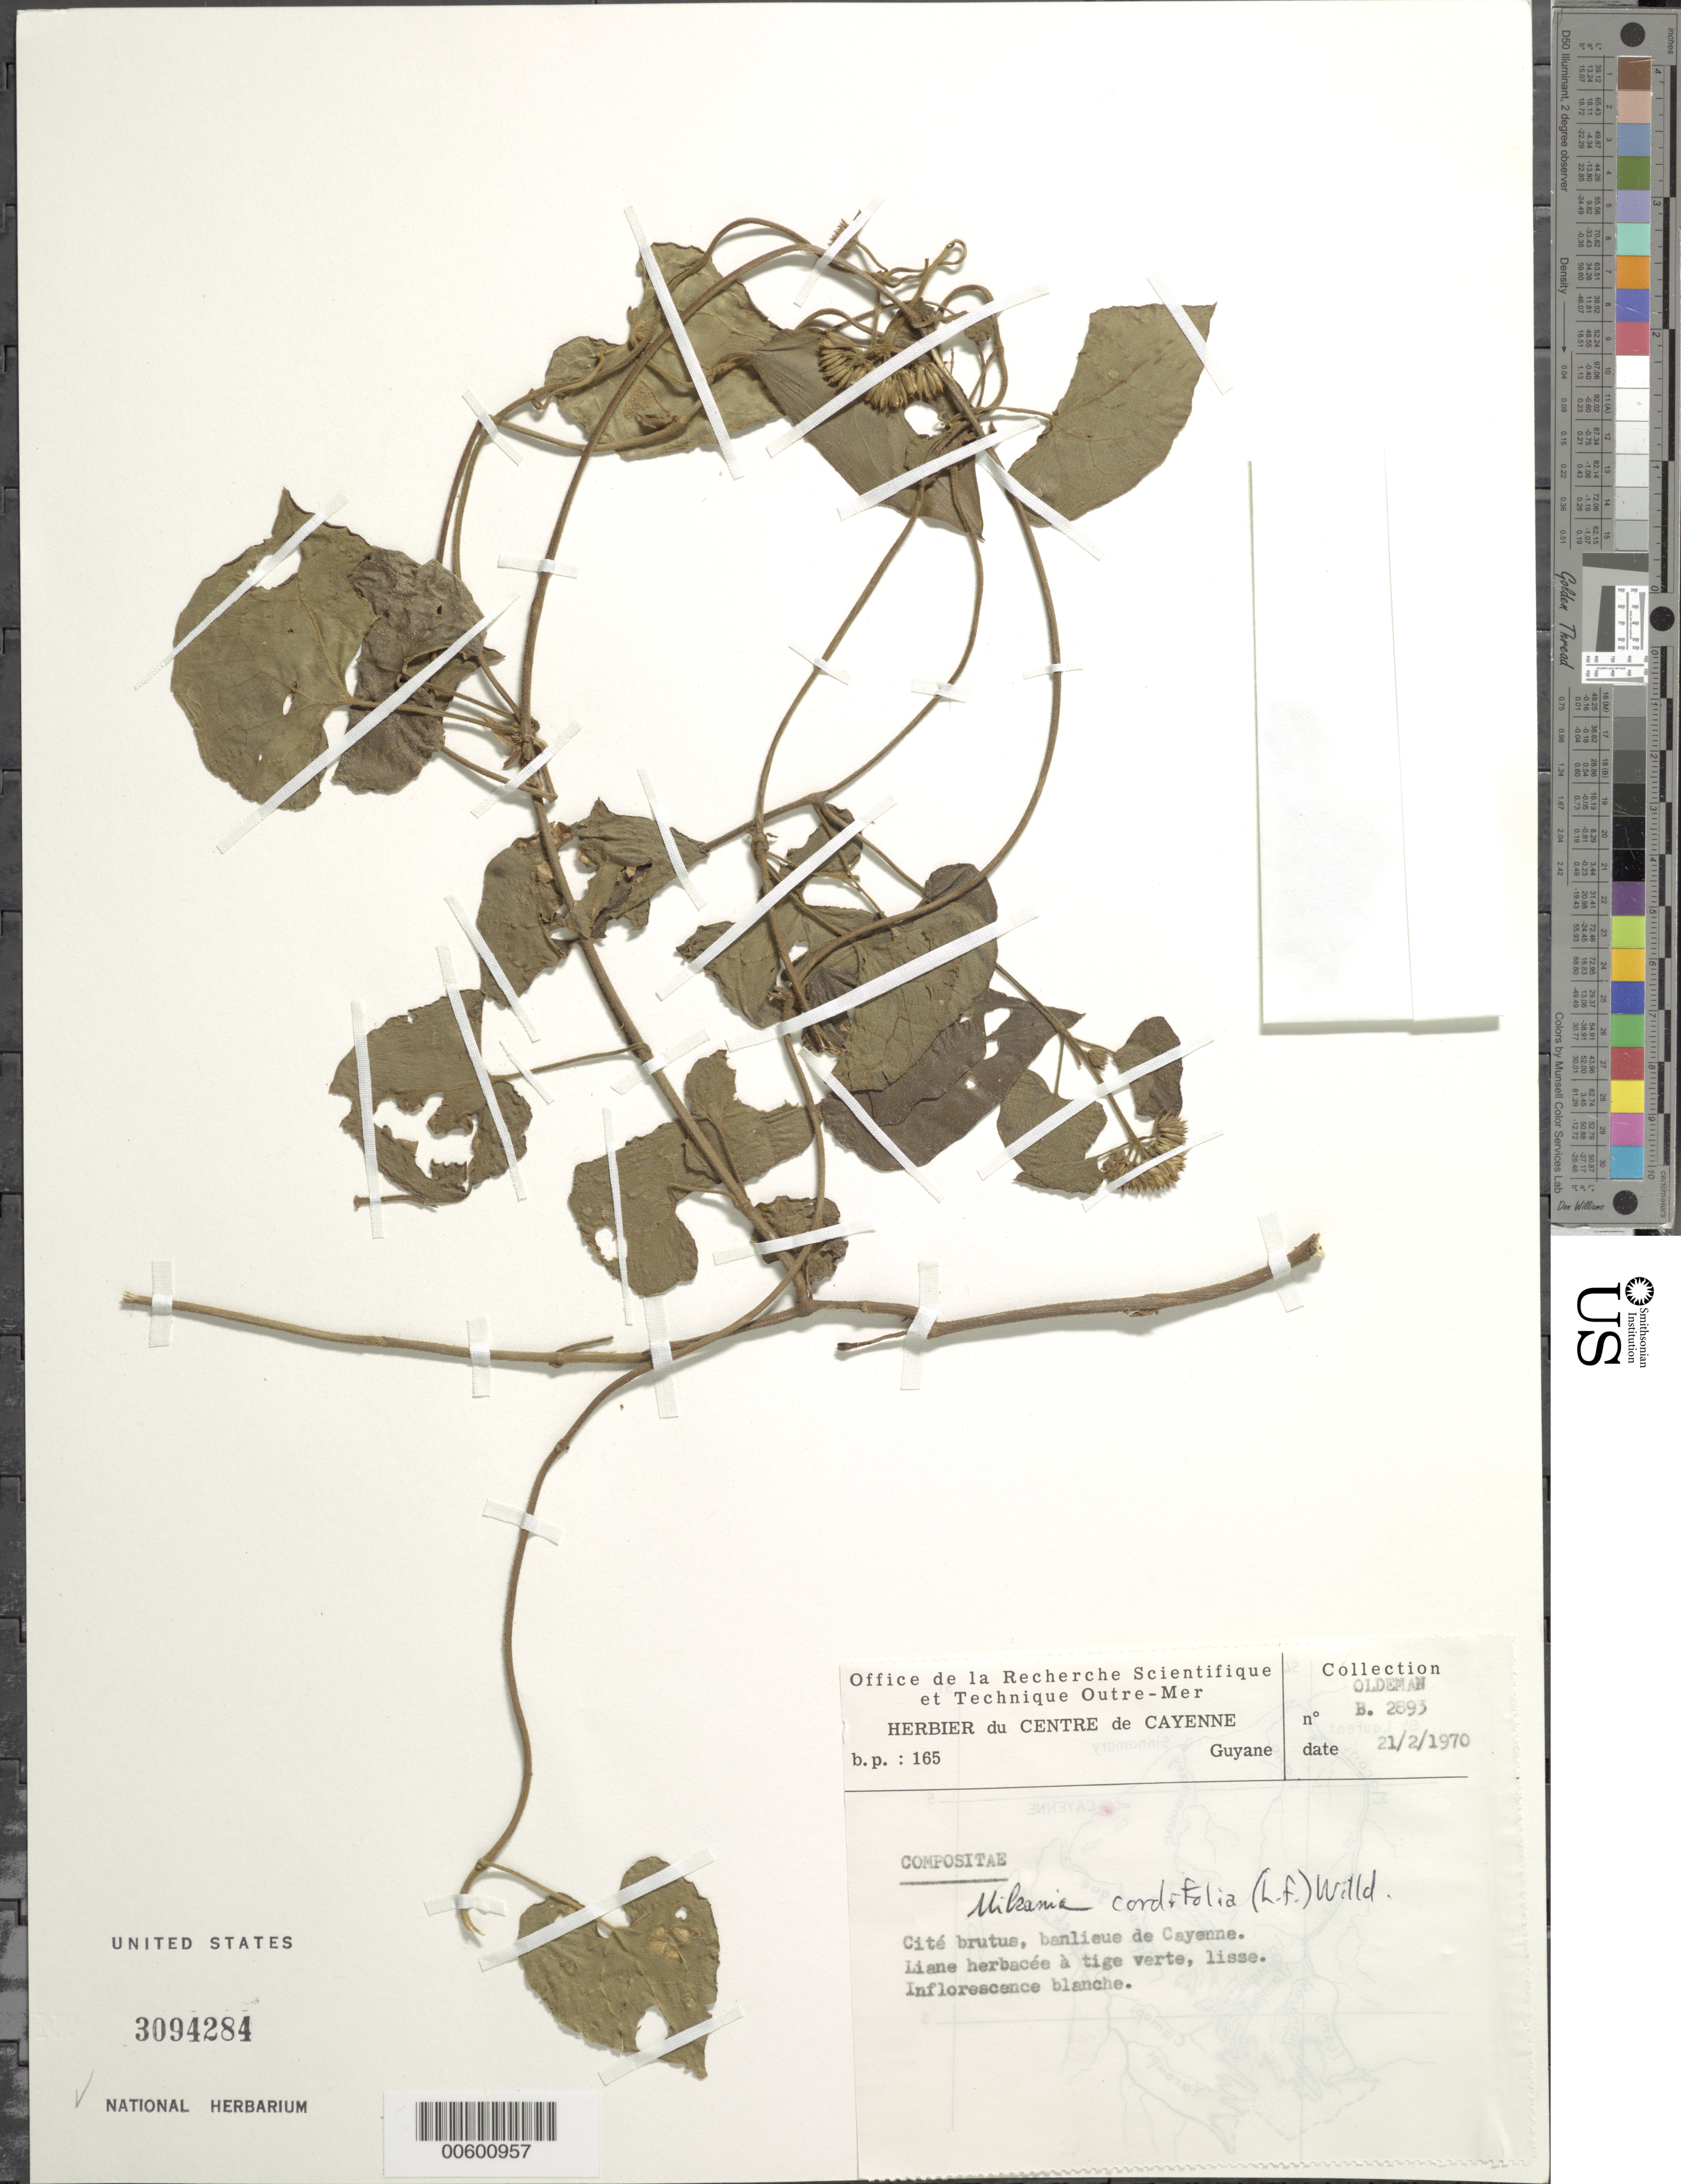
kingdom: Plantae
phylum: Tracheophyta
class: Magnoliopsida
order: Asterales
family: Asteraceae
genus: Mikania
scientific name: Mikania cordifolia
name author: (L. f.) Willd.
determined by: Robinson, Harold E., (US)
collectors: R. Oldeman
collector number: B 2893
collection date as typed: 21-Feb-70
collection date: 1970-02-21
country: French Guiana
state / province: Cayenne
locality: Cayenne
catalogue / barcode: US 3094284